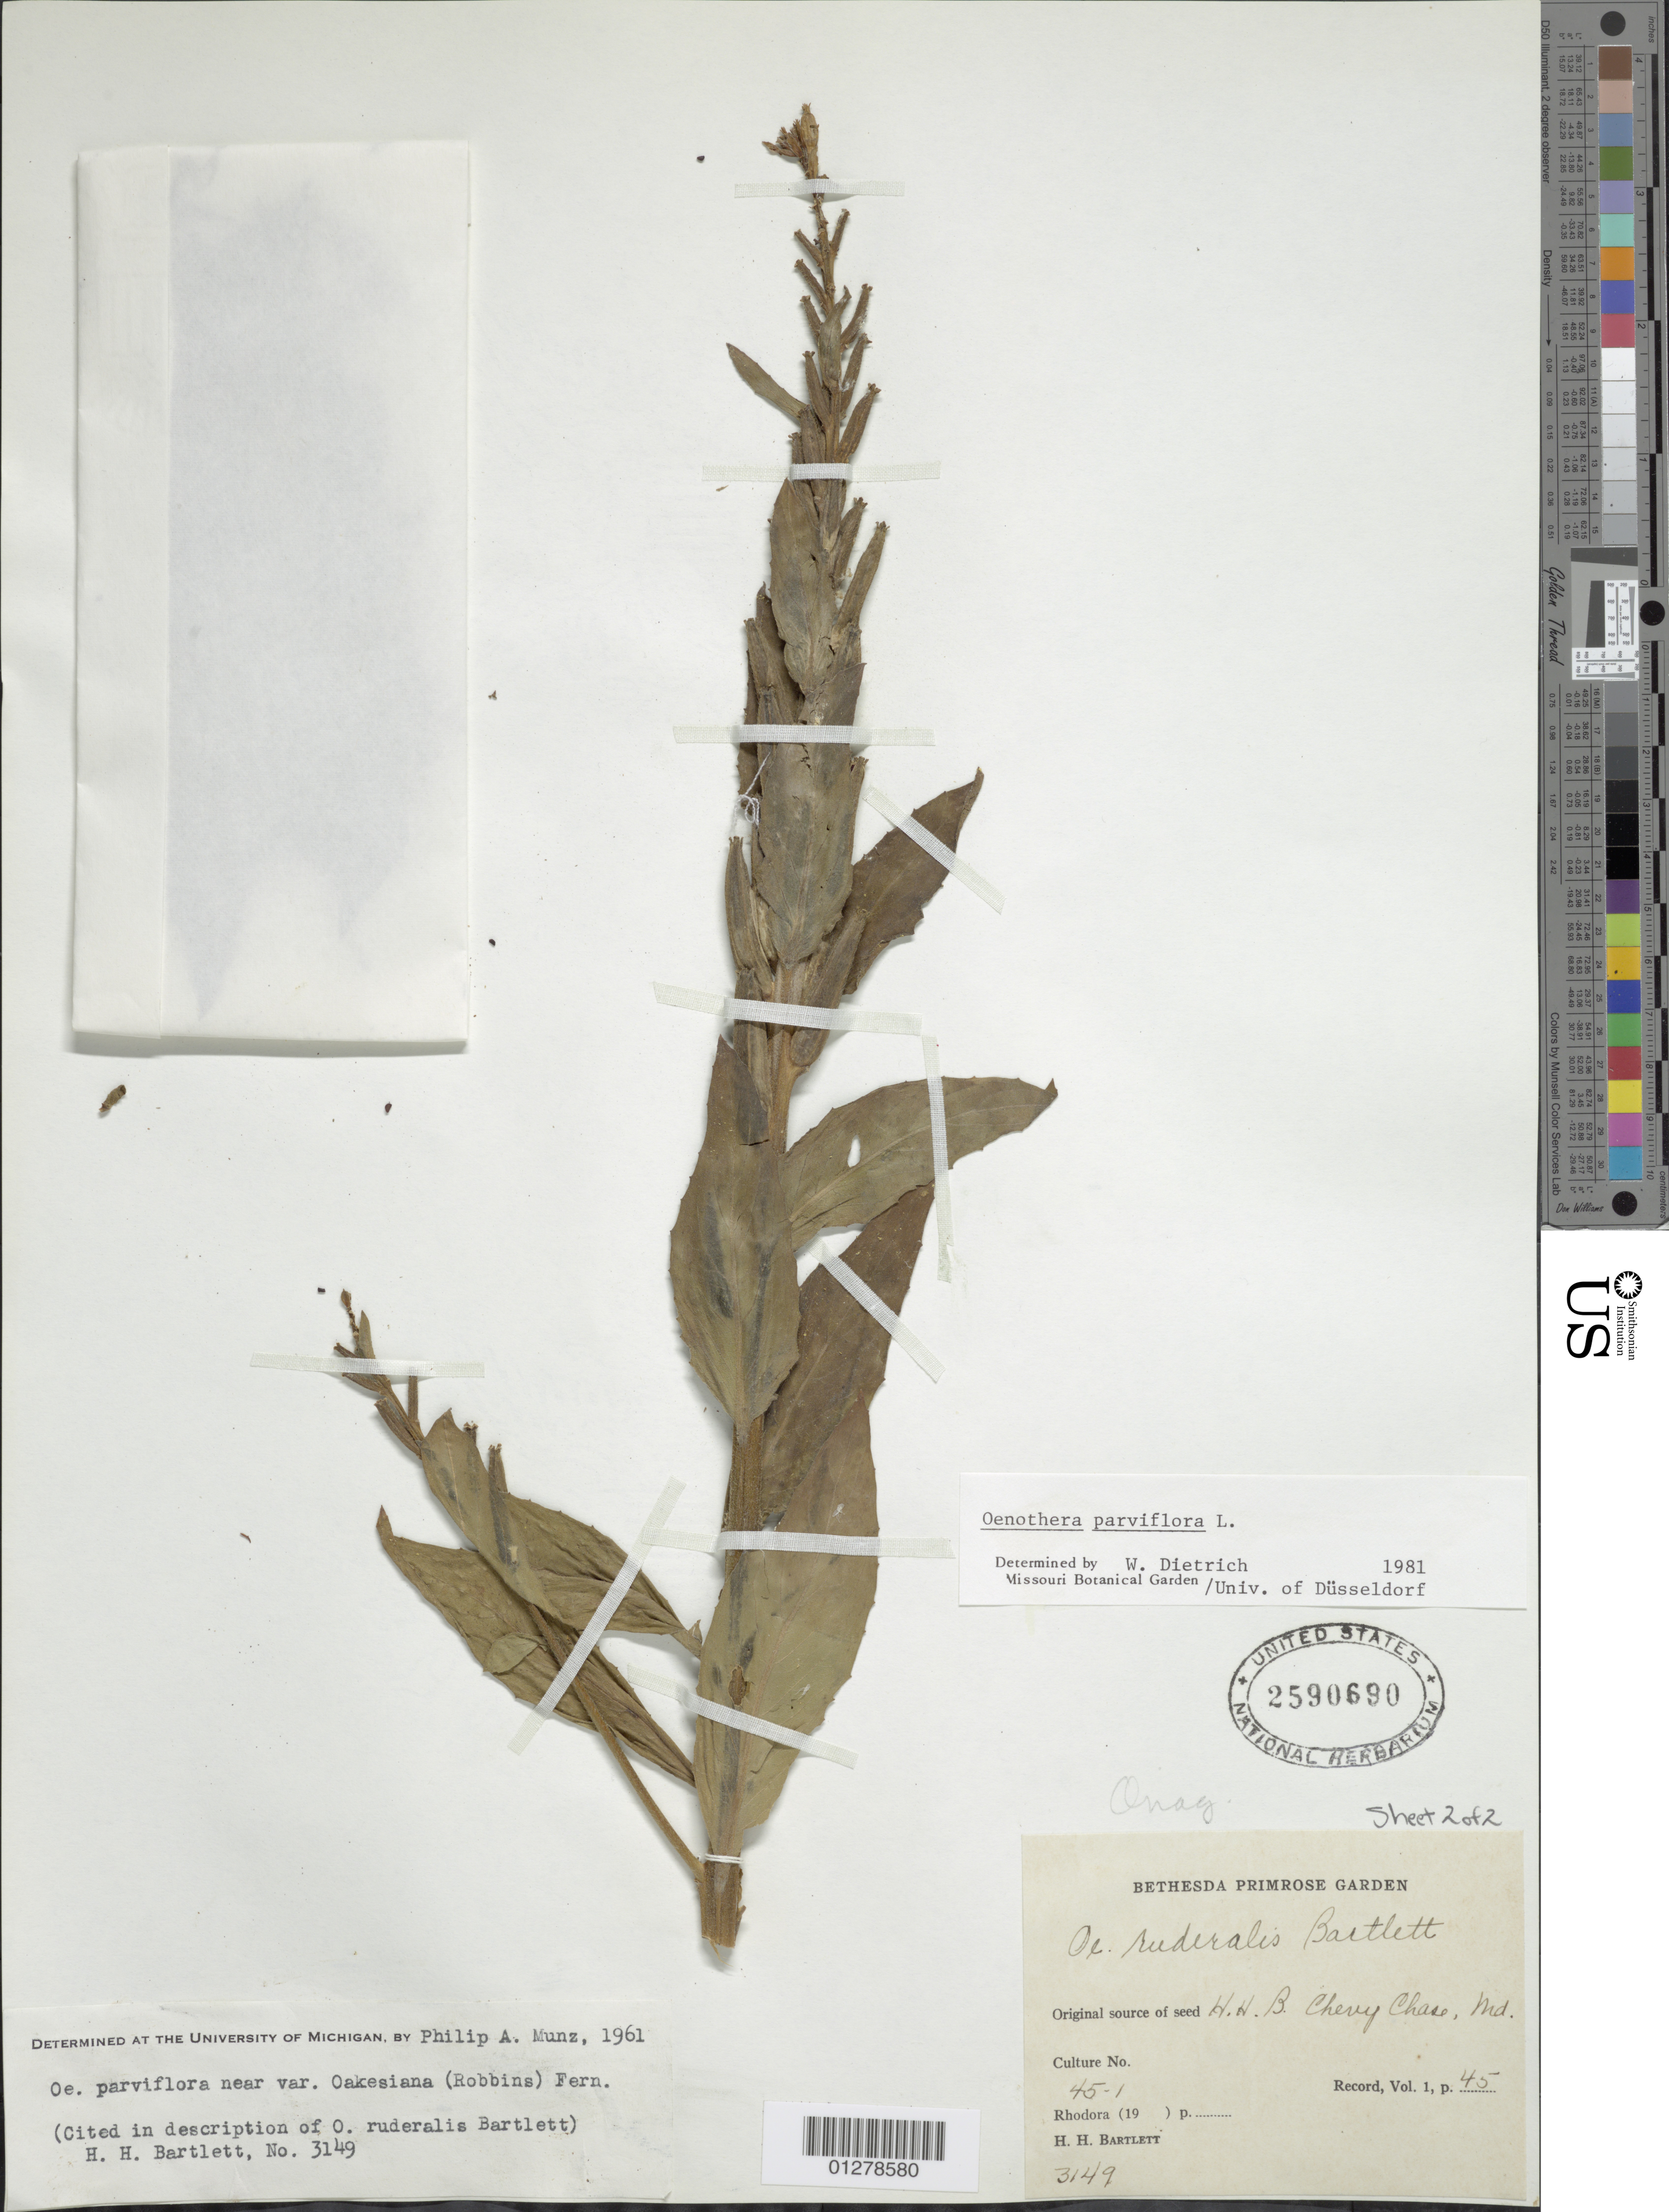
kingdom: Plantae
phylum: Tracheophyta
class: Magnoliopsida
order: Myrtales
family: Onagraceae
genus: Oenothera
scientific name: Oenothera parviflora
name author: L.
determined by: Munz, Philip A.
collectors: H. H. Bartlett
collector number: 3149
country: United States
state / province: Maryland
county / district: Montgomery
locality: Bethesda Primrose Garden.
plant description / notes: Original sourse of seed H. H. B., Chevy Chase, MD. Culture # 45 -1, Record, Vol. 1, p. 45.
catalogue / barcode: US 2590690